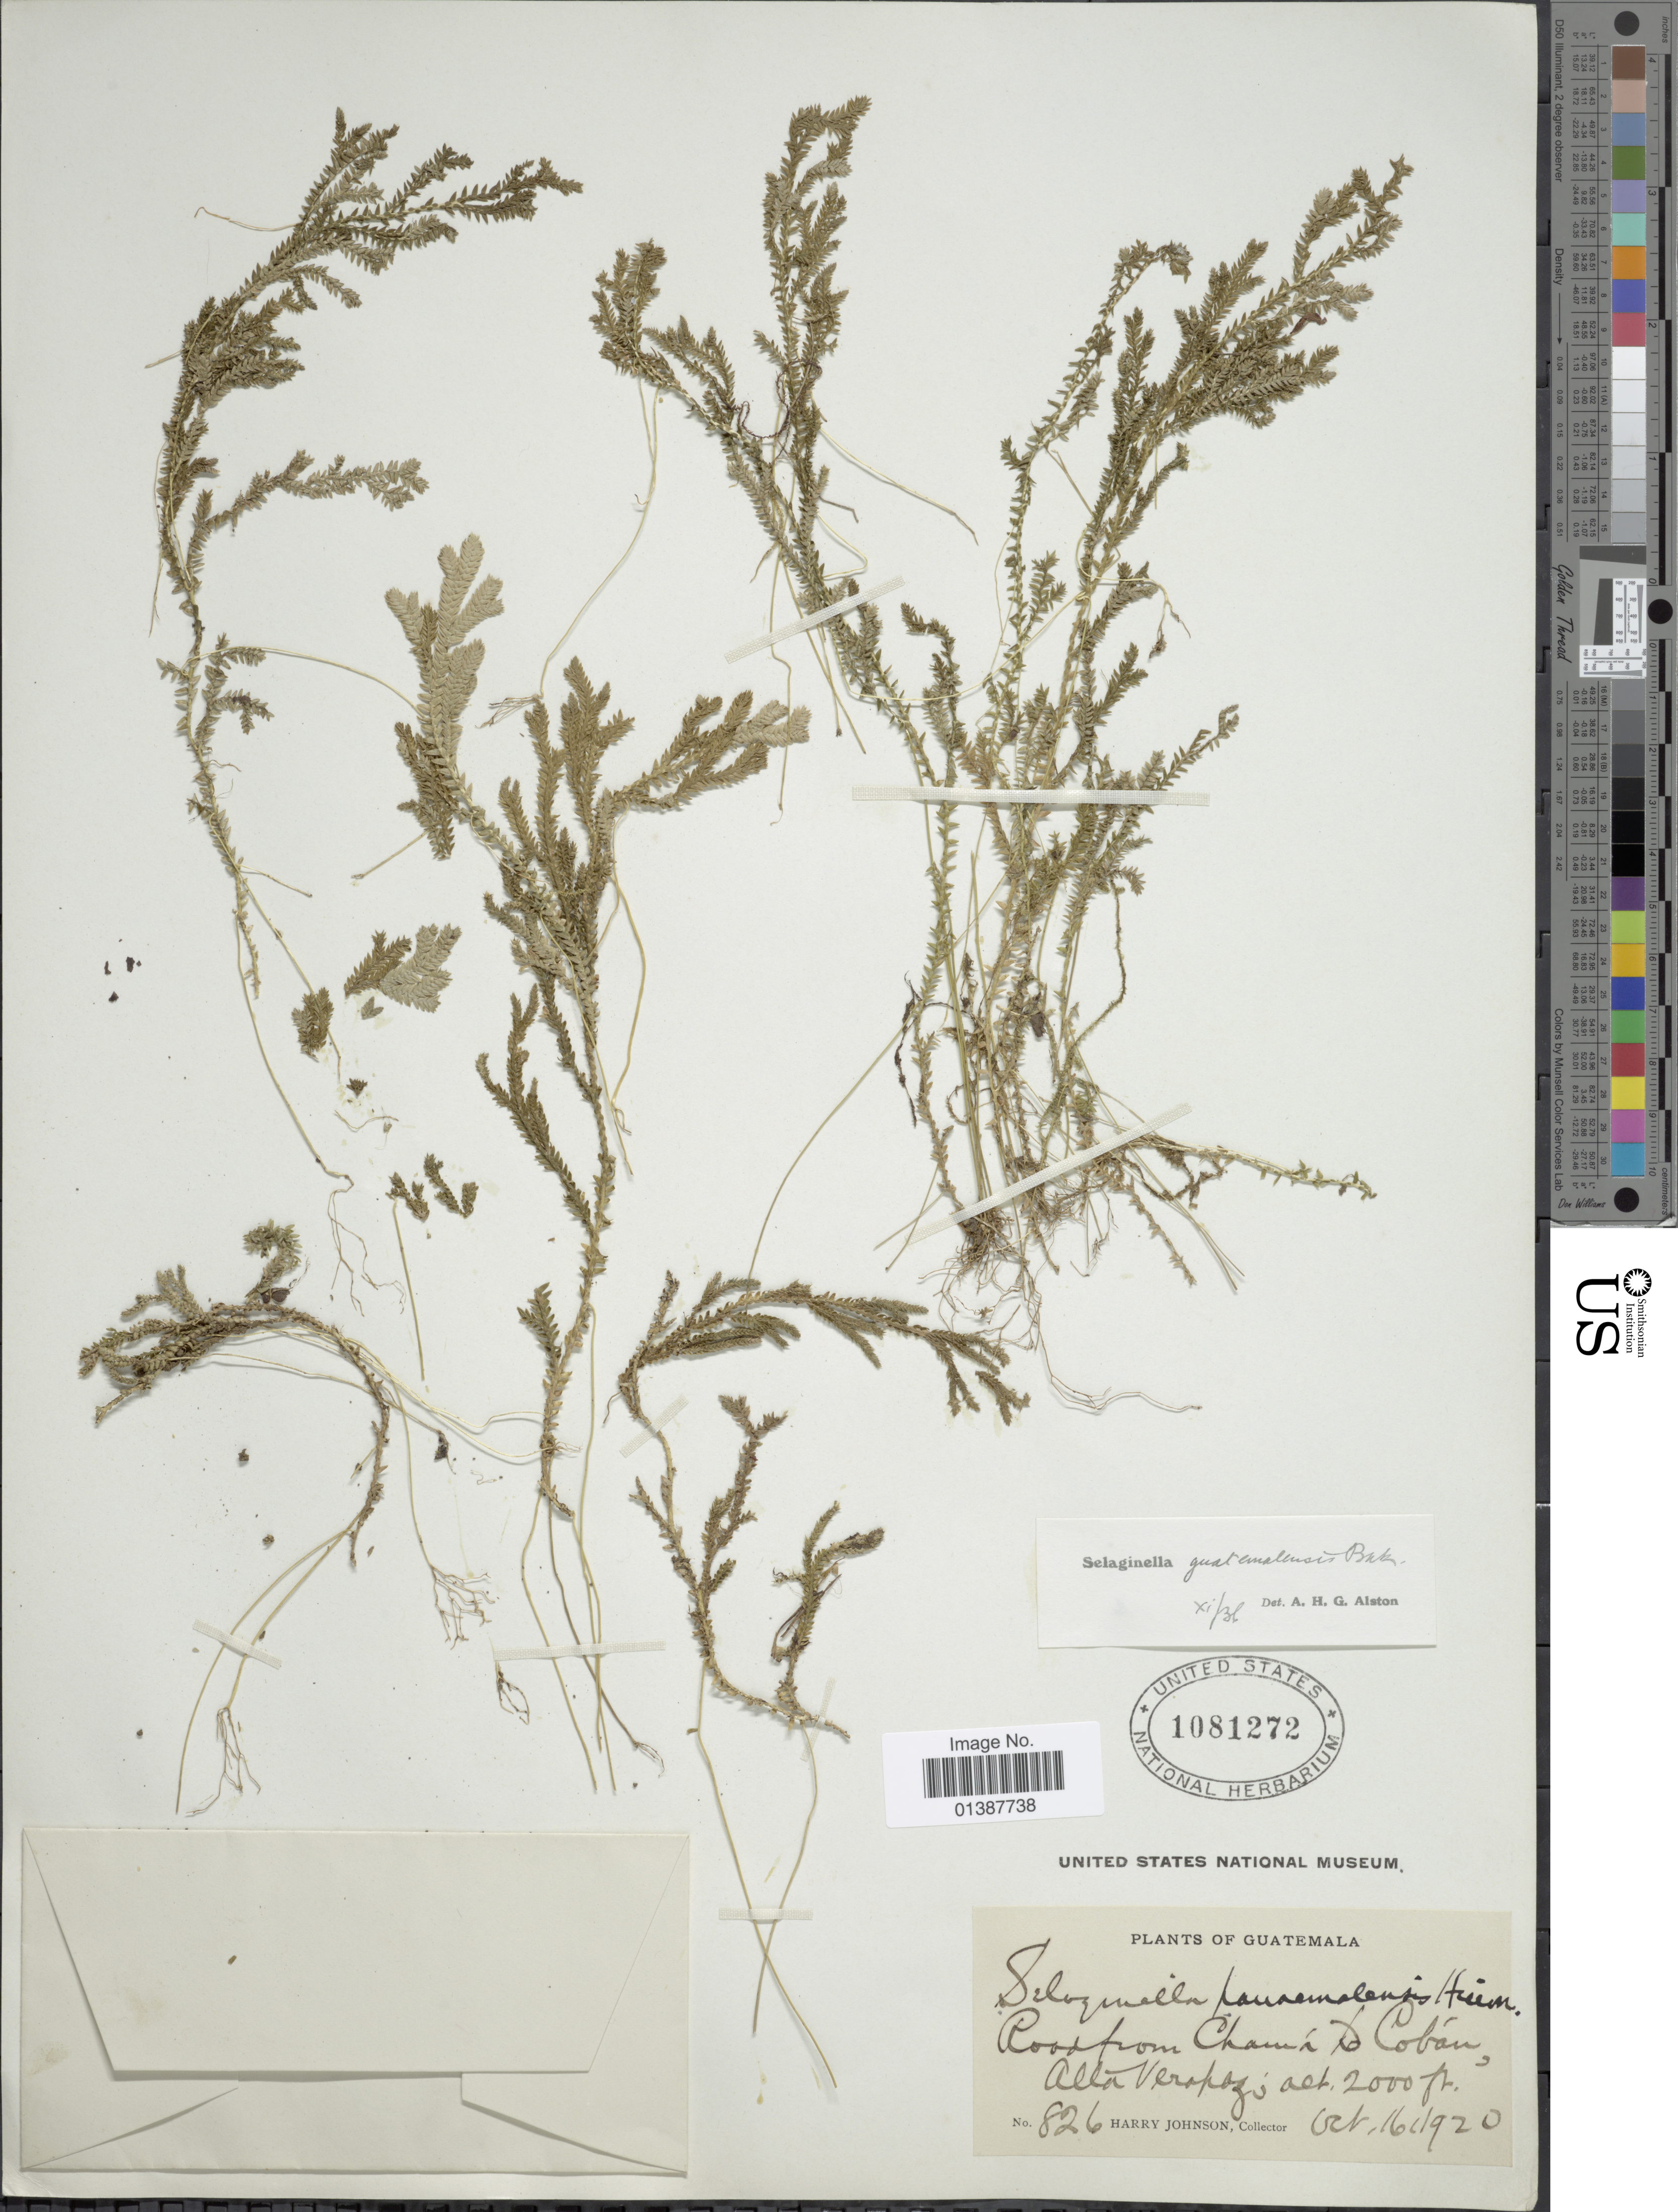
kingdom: Plantae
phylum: Tracheophyta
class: Lycopodiopsida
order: Selaginellales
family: Selaginellaceae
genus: Selaginella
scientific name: Selaginella guatemalensis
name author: Baker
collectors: H. Johnson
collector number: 826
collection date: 1920-10-16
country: Guatemala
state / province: Alta Verapaz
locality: Road from Chamá to Cobán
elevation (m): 610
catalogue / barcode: US 1081272